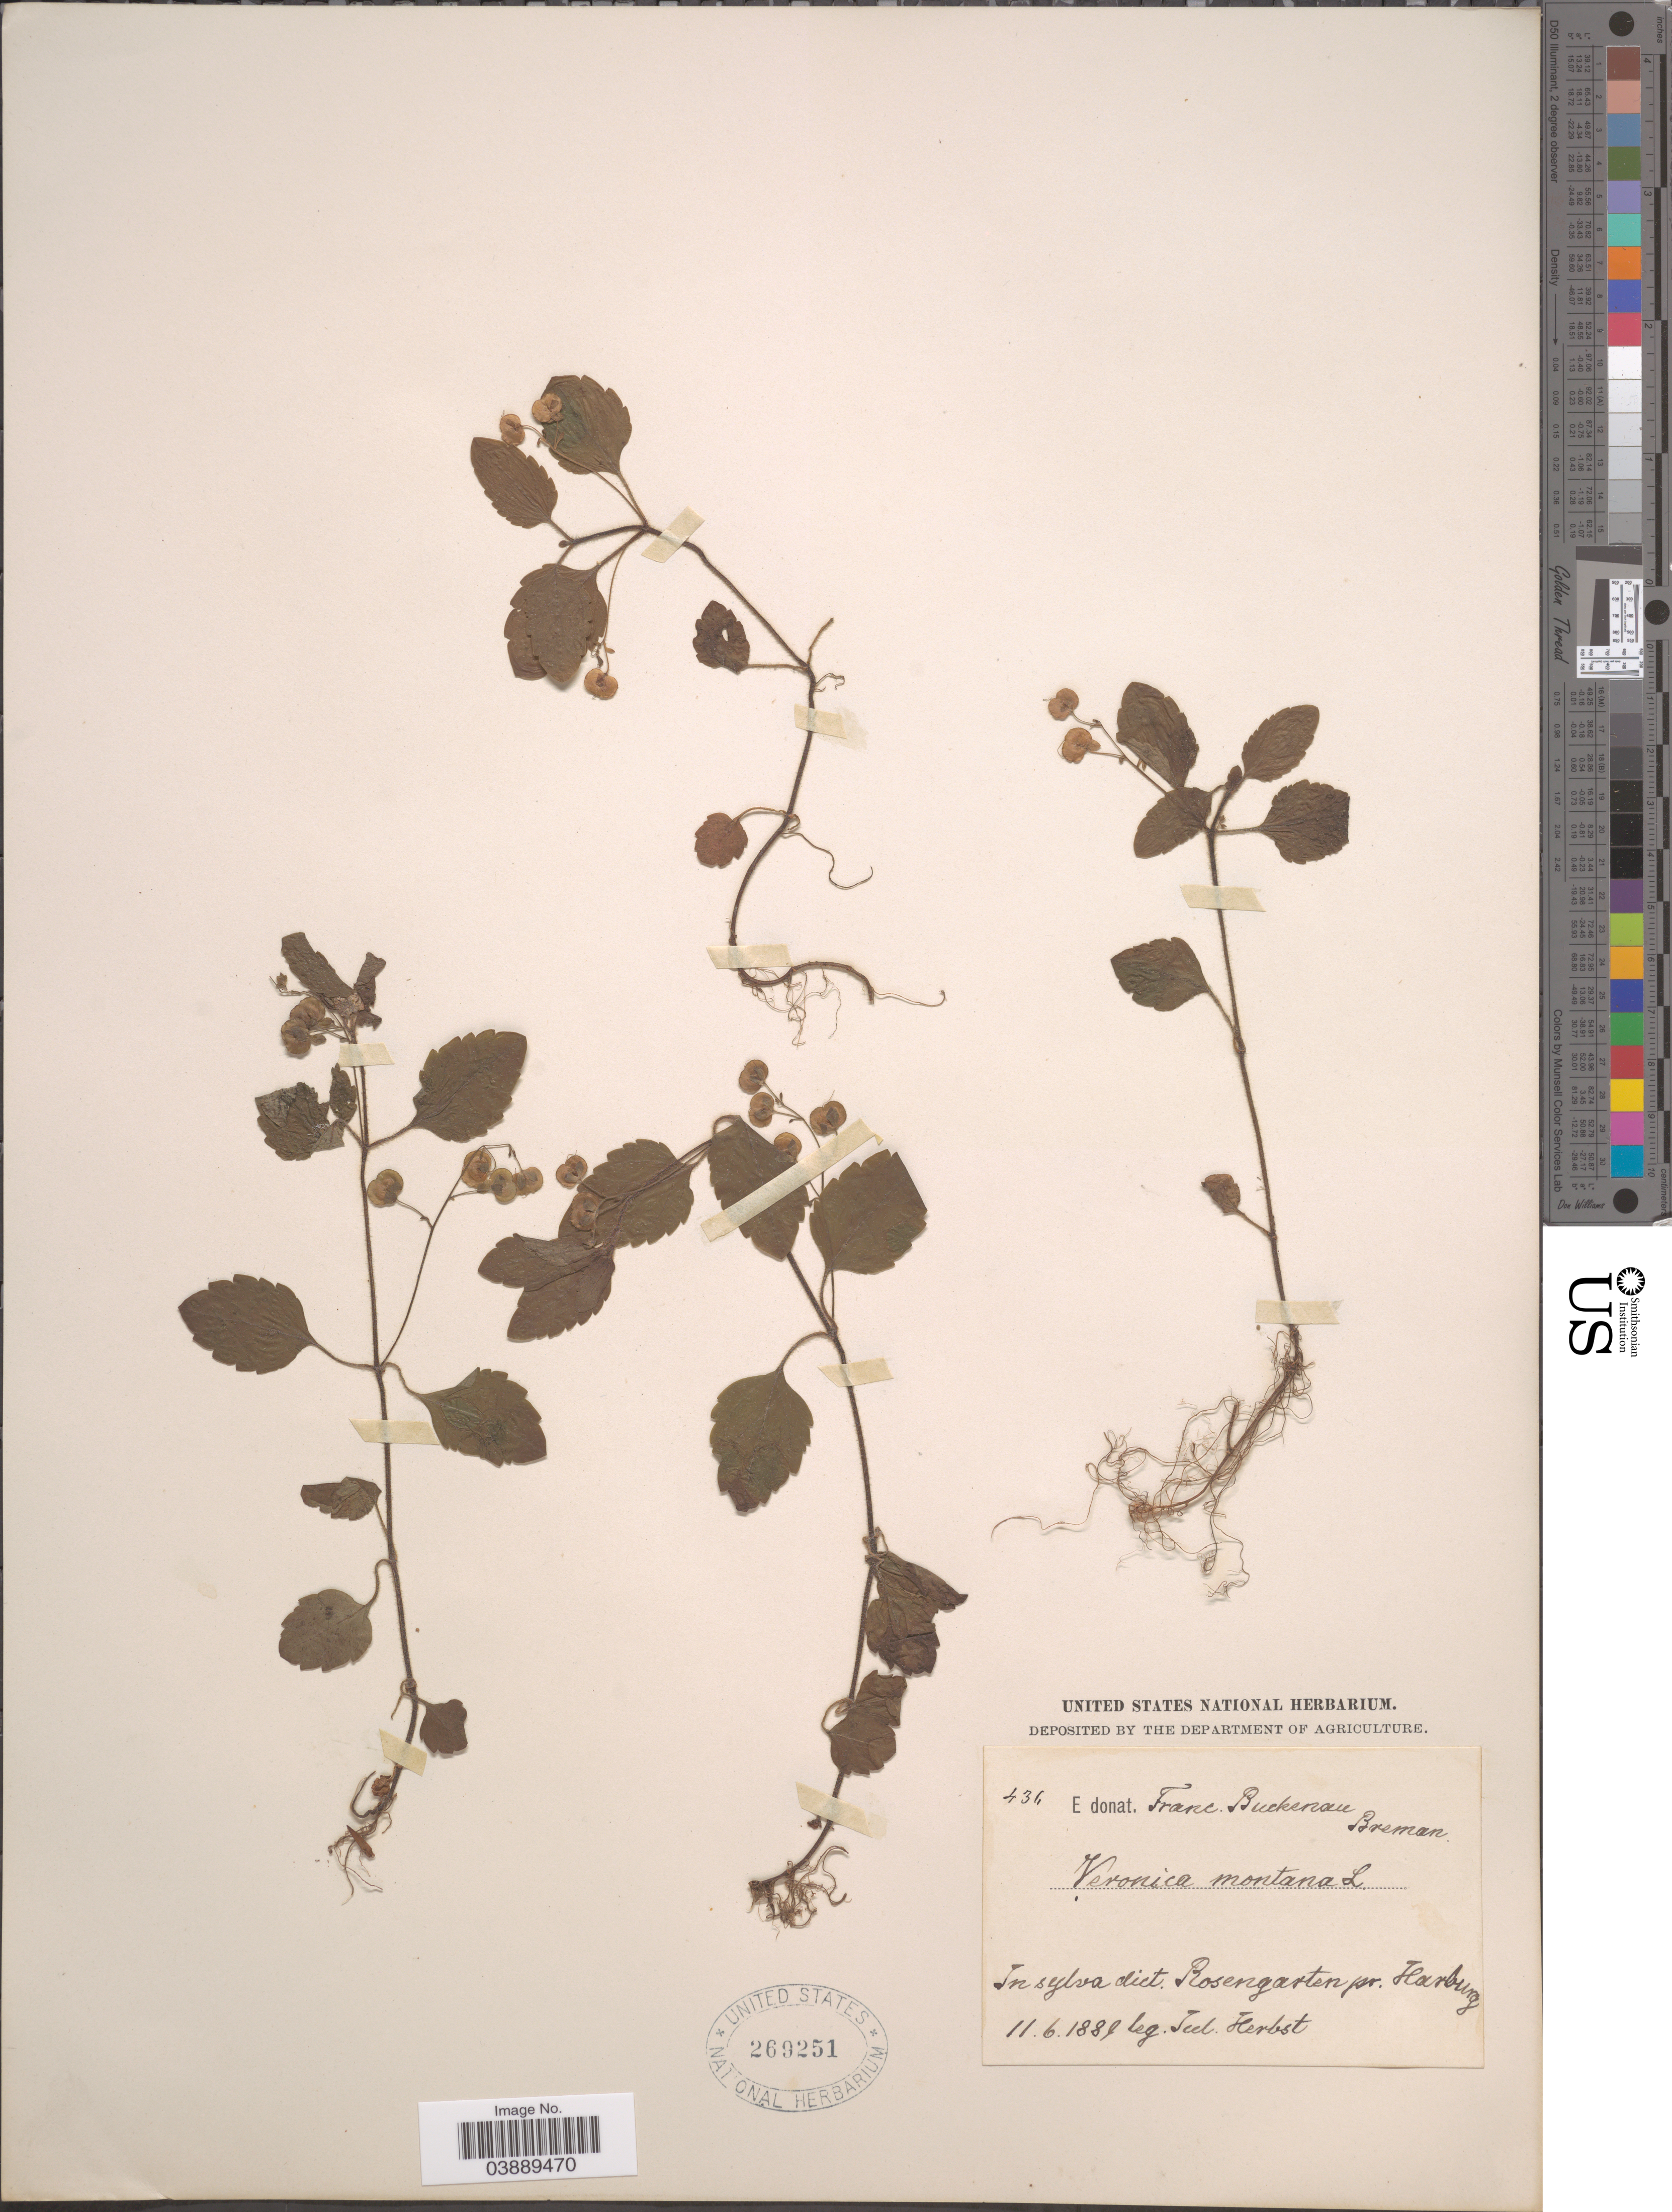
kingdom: Plantae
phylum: Tracheophyta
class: Magnoliopsida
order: Lamiales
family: Plantaginaceae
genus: Veronica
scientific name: Veronica montana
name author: L.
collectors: J. Herbst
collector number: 436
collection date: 1889-06-11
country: France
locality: In sylva dict. Rosengarrten pr. Harburg.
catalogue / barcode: US 269251